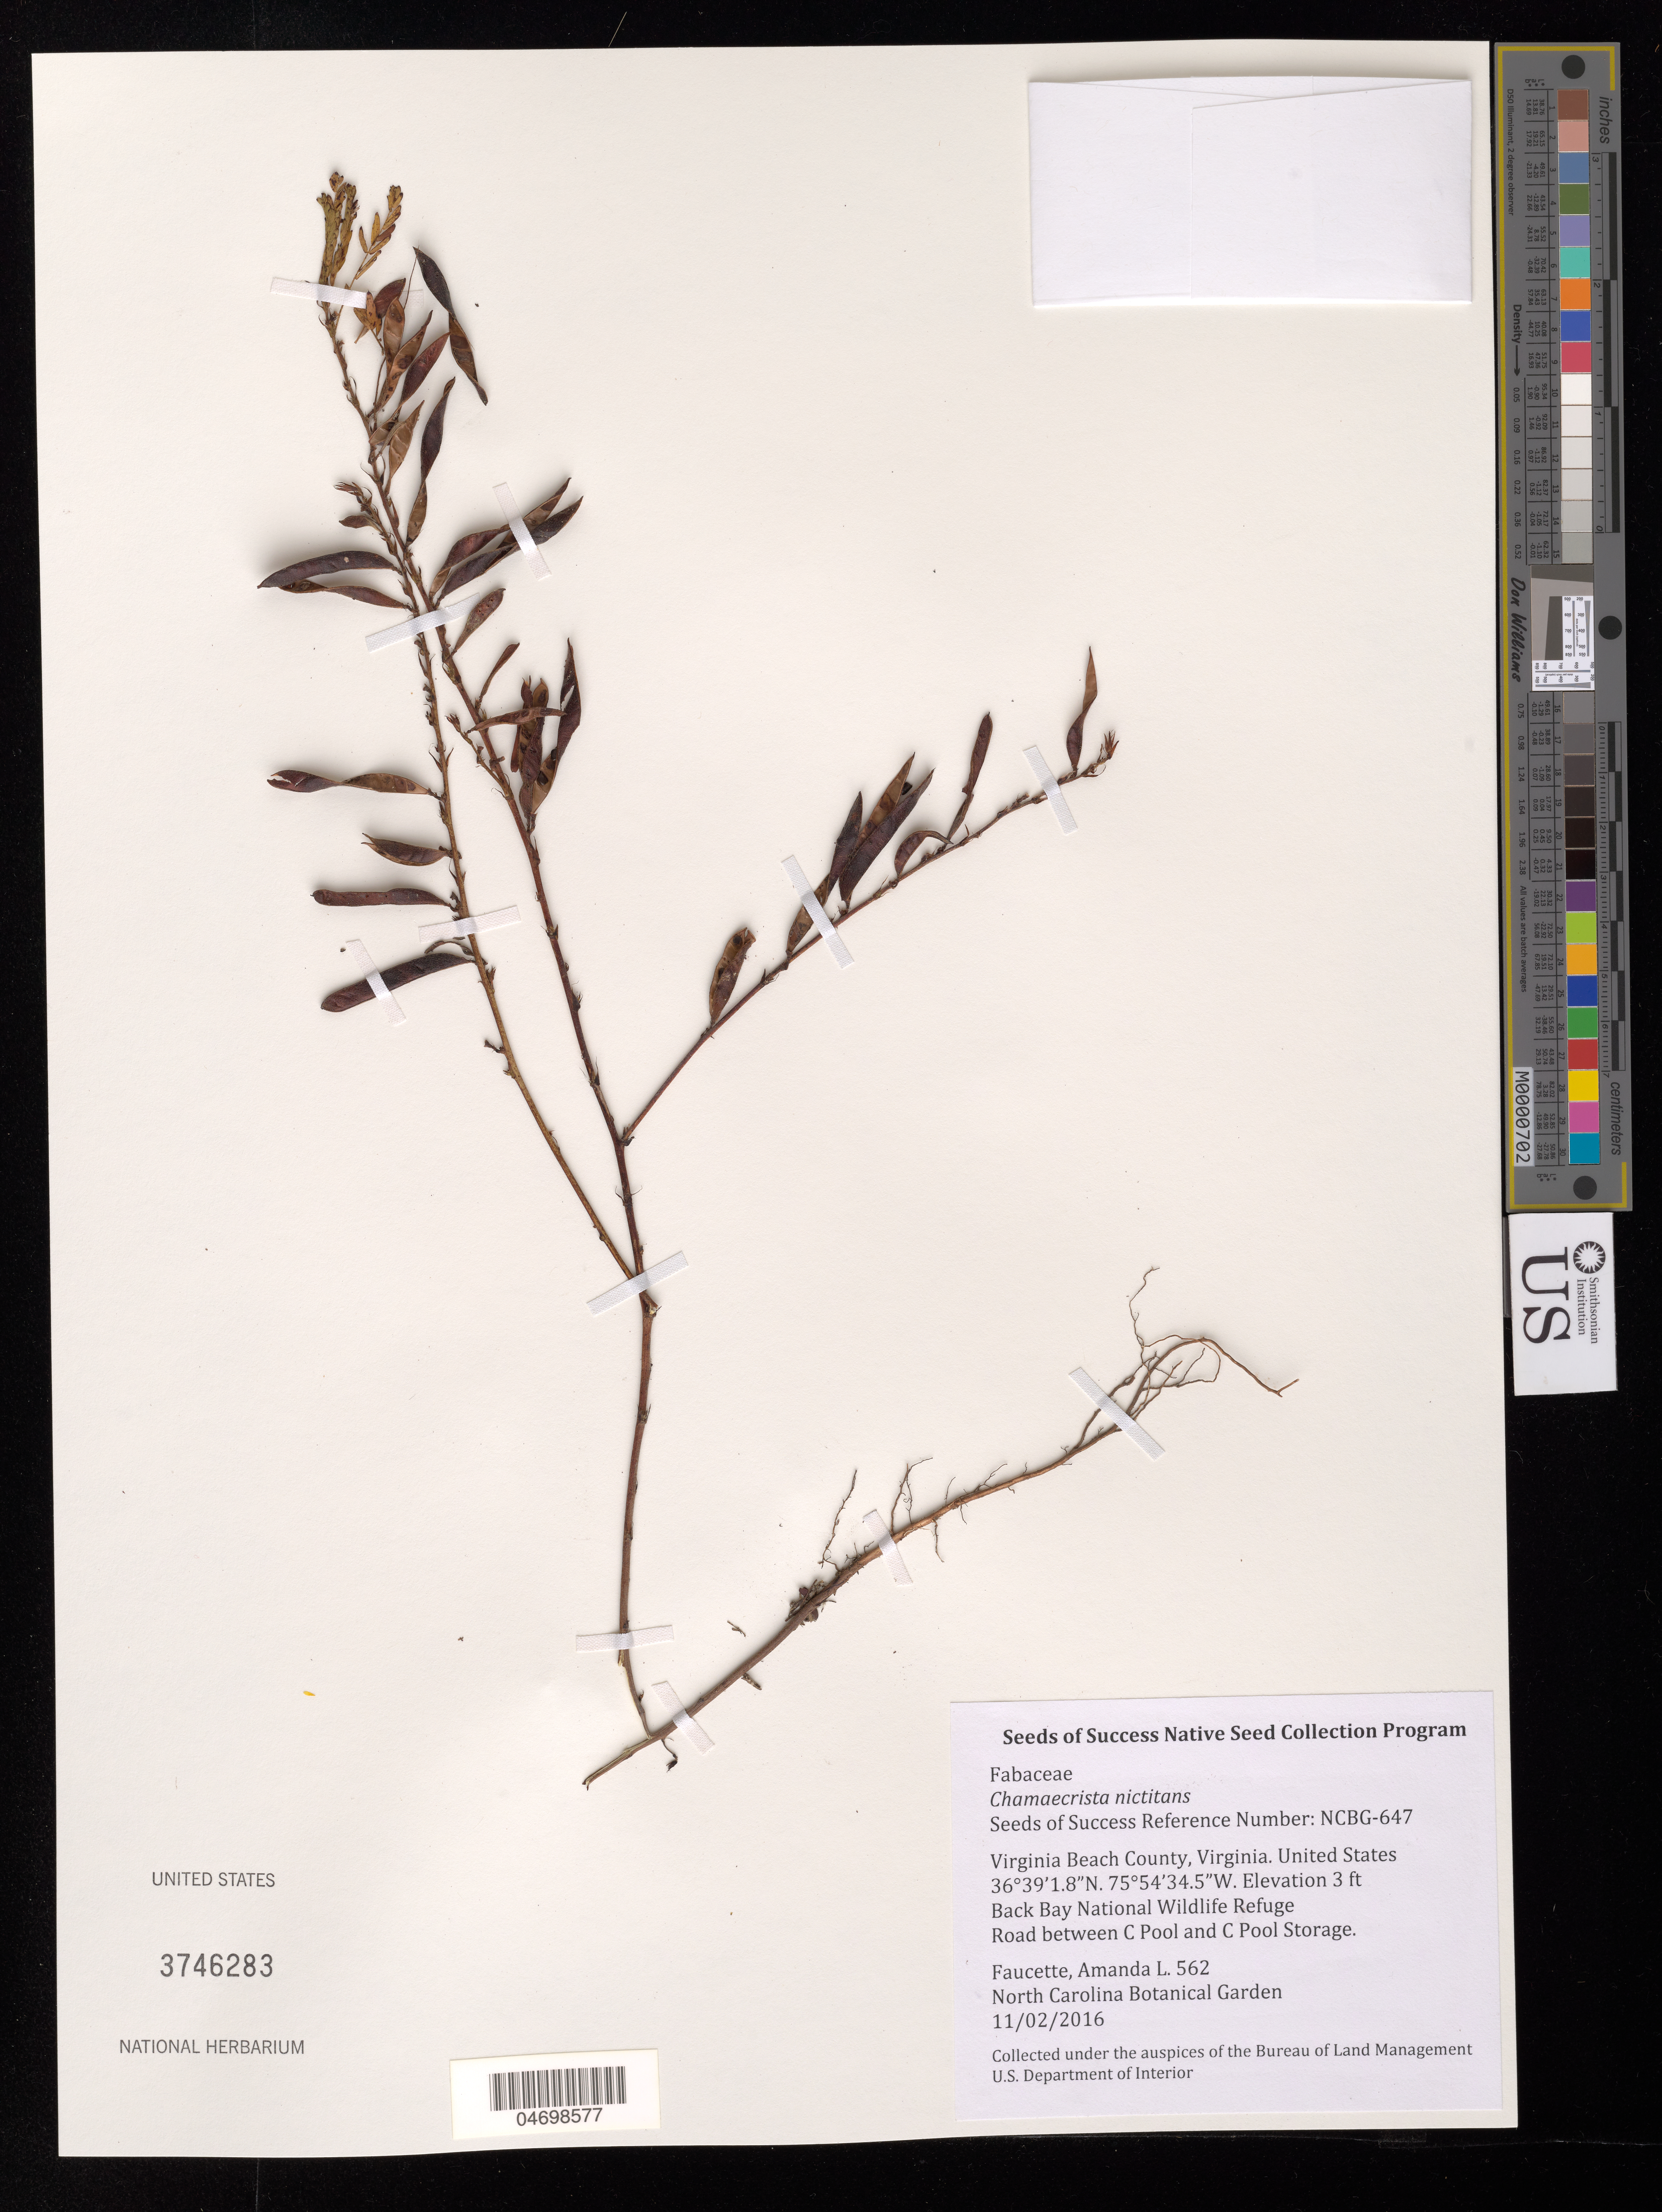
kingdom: Plantae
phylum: Tracheophyta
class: Magnoliopsida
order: Fabales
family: Fabaceae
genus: Chamaecrista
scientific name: Chamaecrista nictitans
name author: (L.) Moench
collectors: A. Faucette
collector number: NCBG-647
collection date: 2016-11-02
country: United States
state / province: Virginia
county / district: City of Virginia Beach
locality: Back Bay National Wildlife Refuge, C Pool and C Pool Storage.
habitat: Brackish tidal marsh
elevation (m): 1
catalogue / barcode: US 3746283